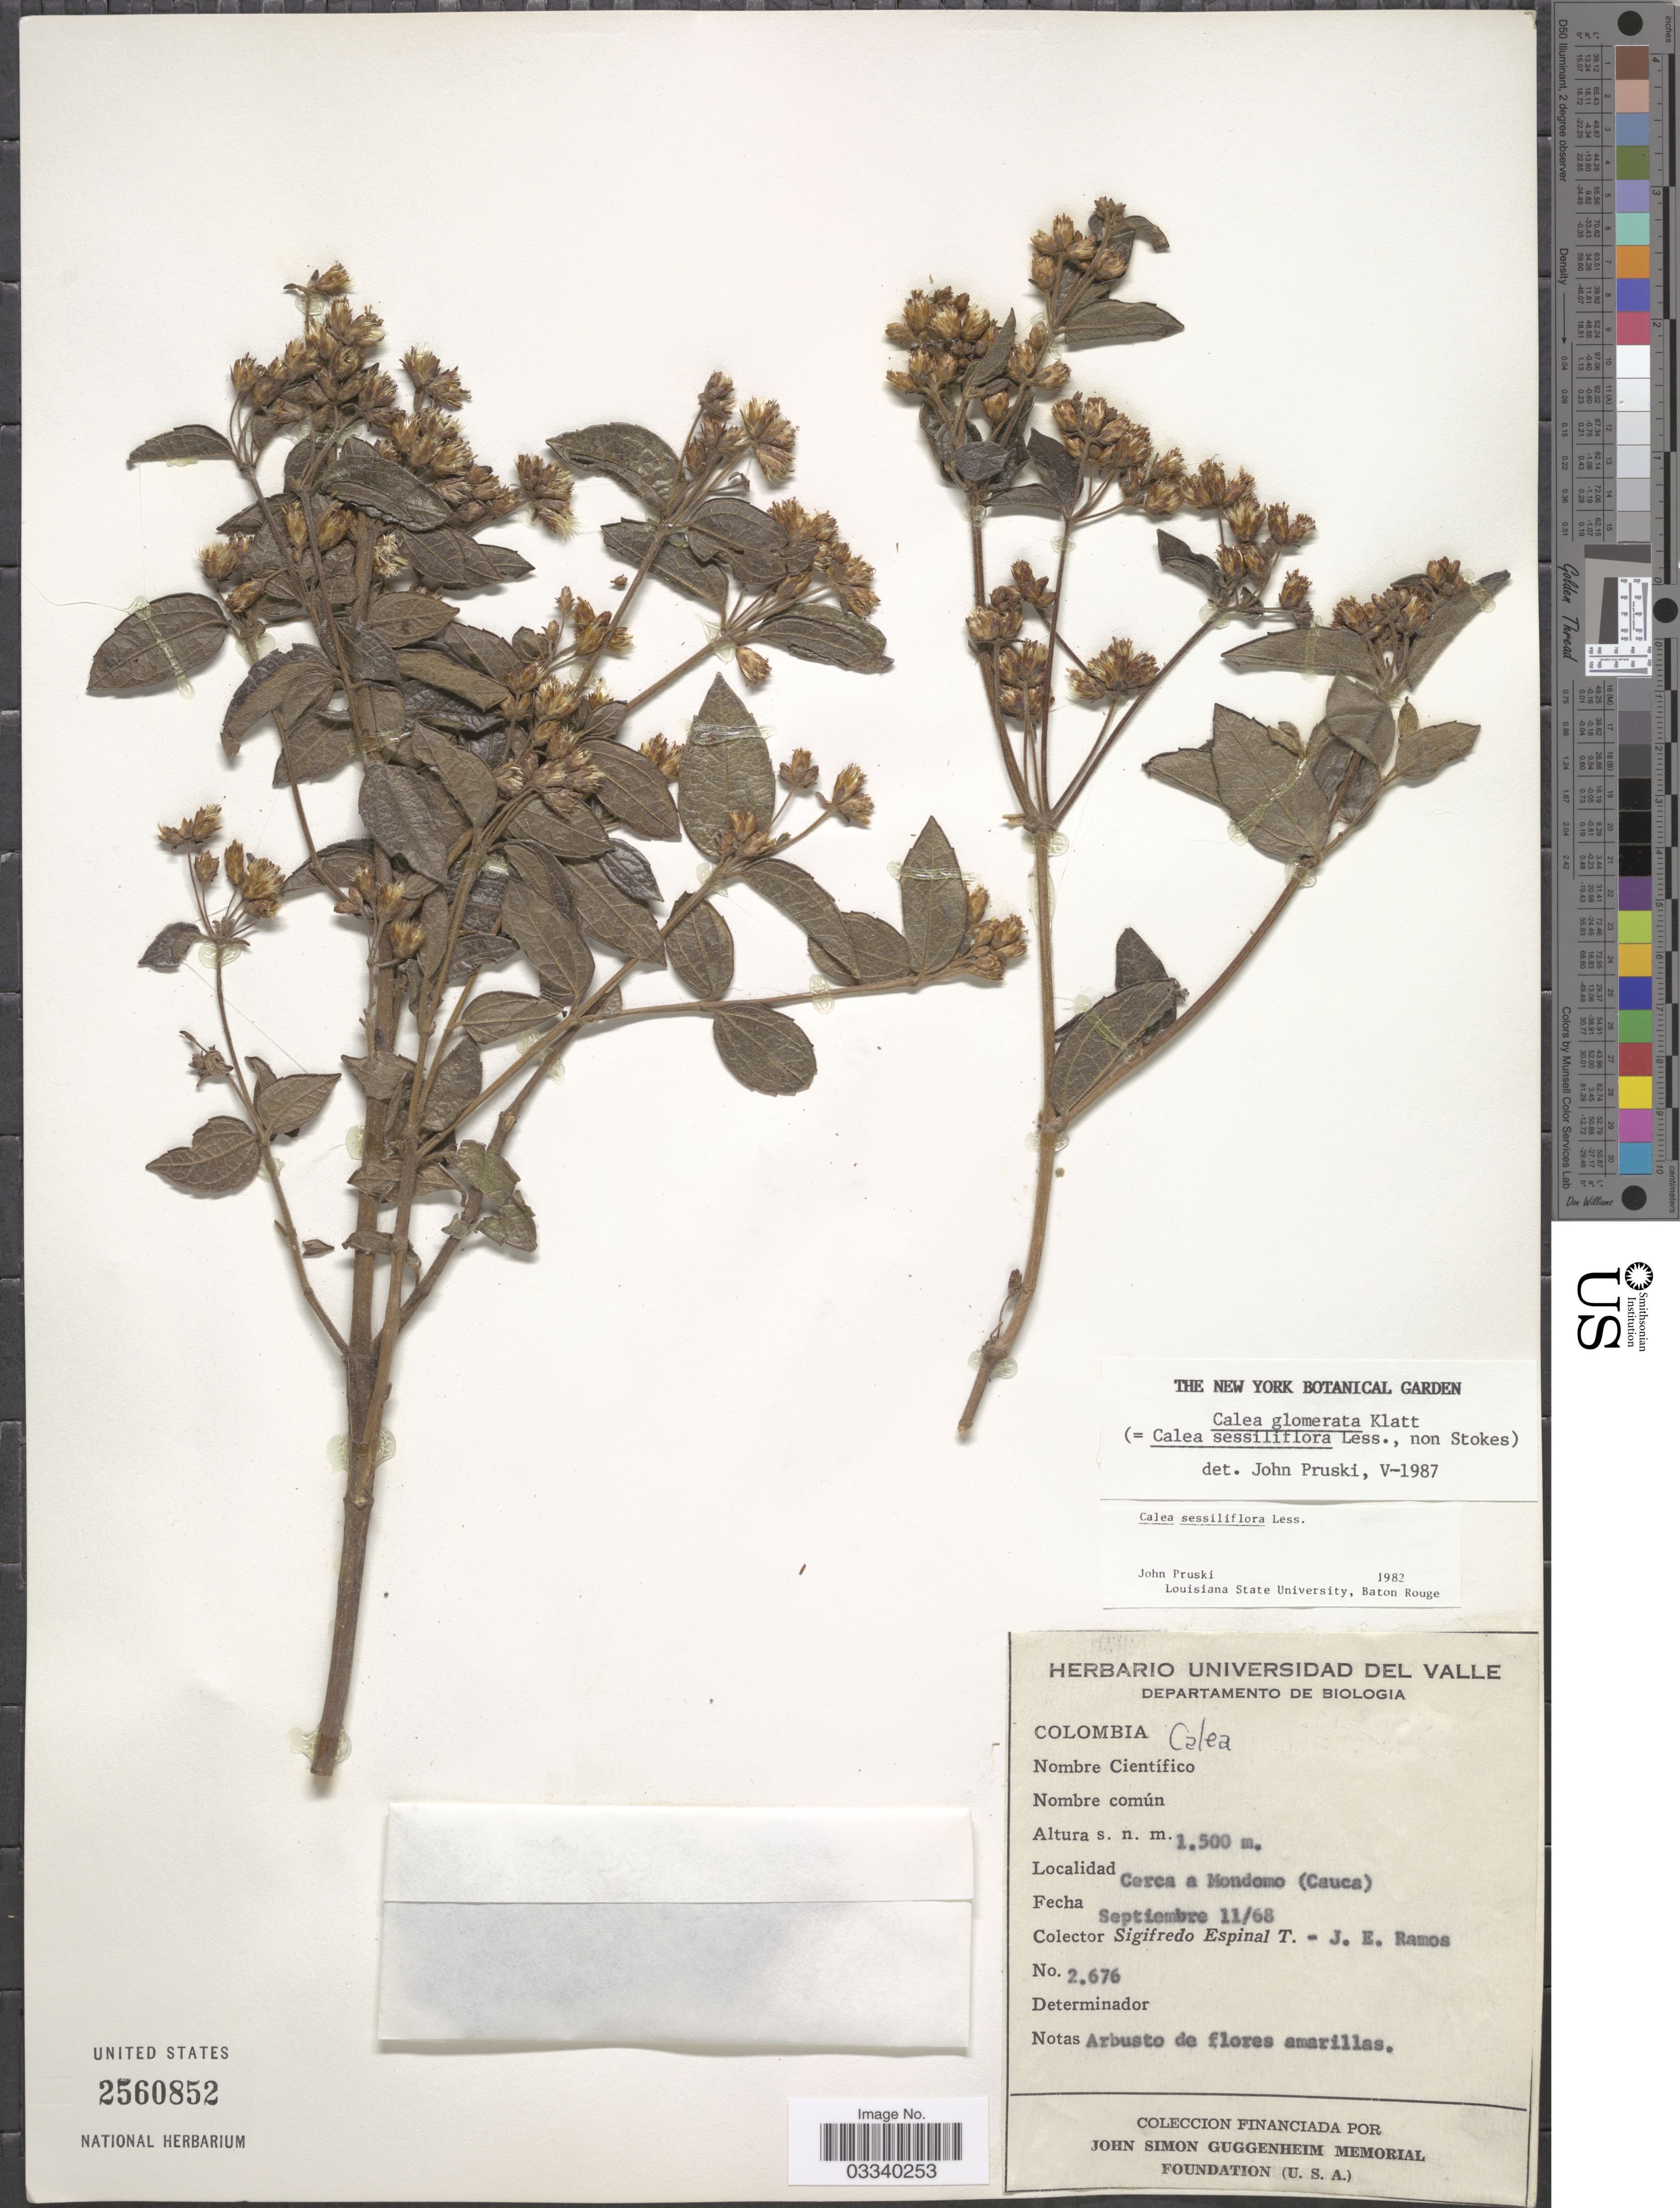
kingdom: Plantae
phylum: Tracheophyta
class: Magnoliopsida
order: Asterales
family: Asteraceae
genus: Calea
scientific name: Calea sessiliflora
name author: Less.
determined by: Pruski, J. F.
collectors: S. Espinal & J. E. Ramos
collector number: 2676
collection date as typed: Transcribed d/m/y: 11/9/68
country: Colombia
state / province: Cauca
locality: Cerca a Mondomo.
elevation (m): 1500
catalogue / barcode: US 2560852